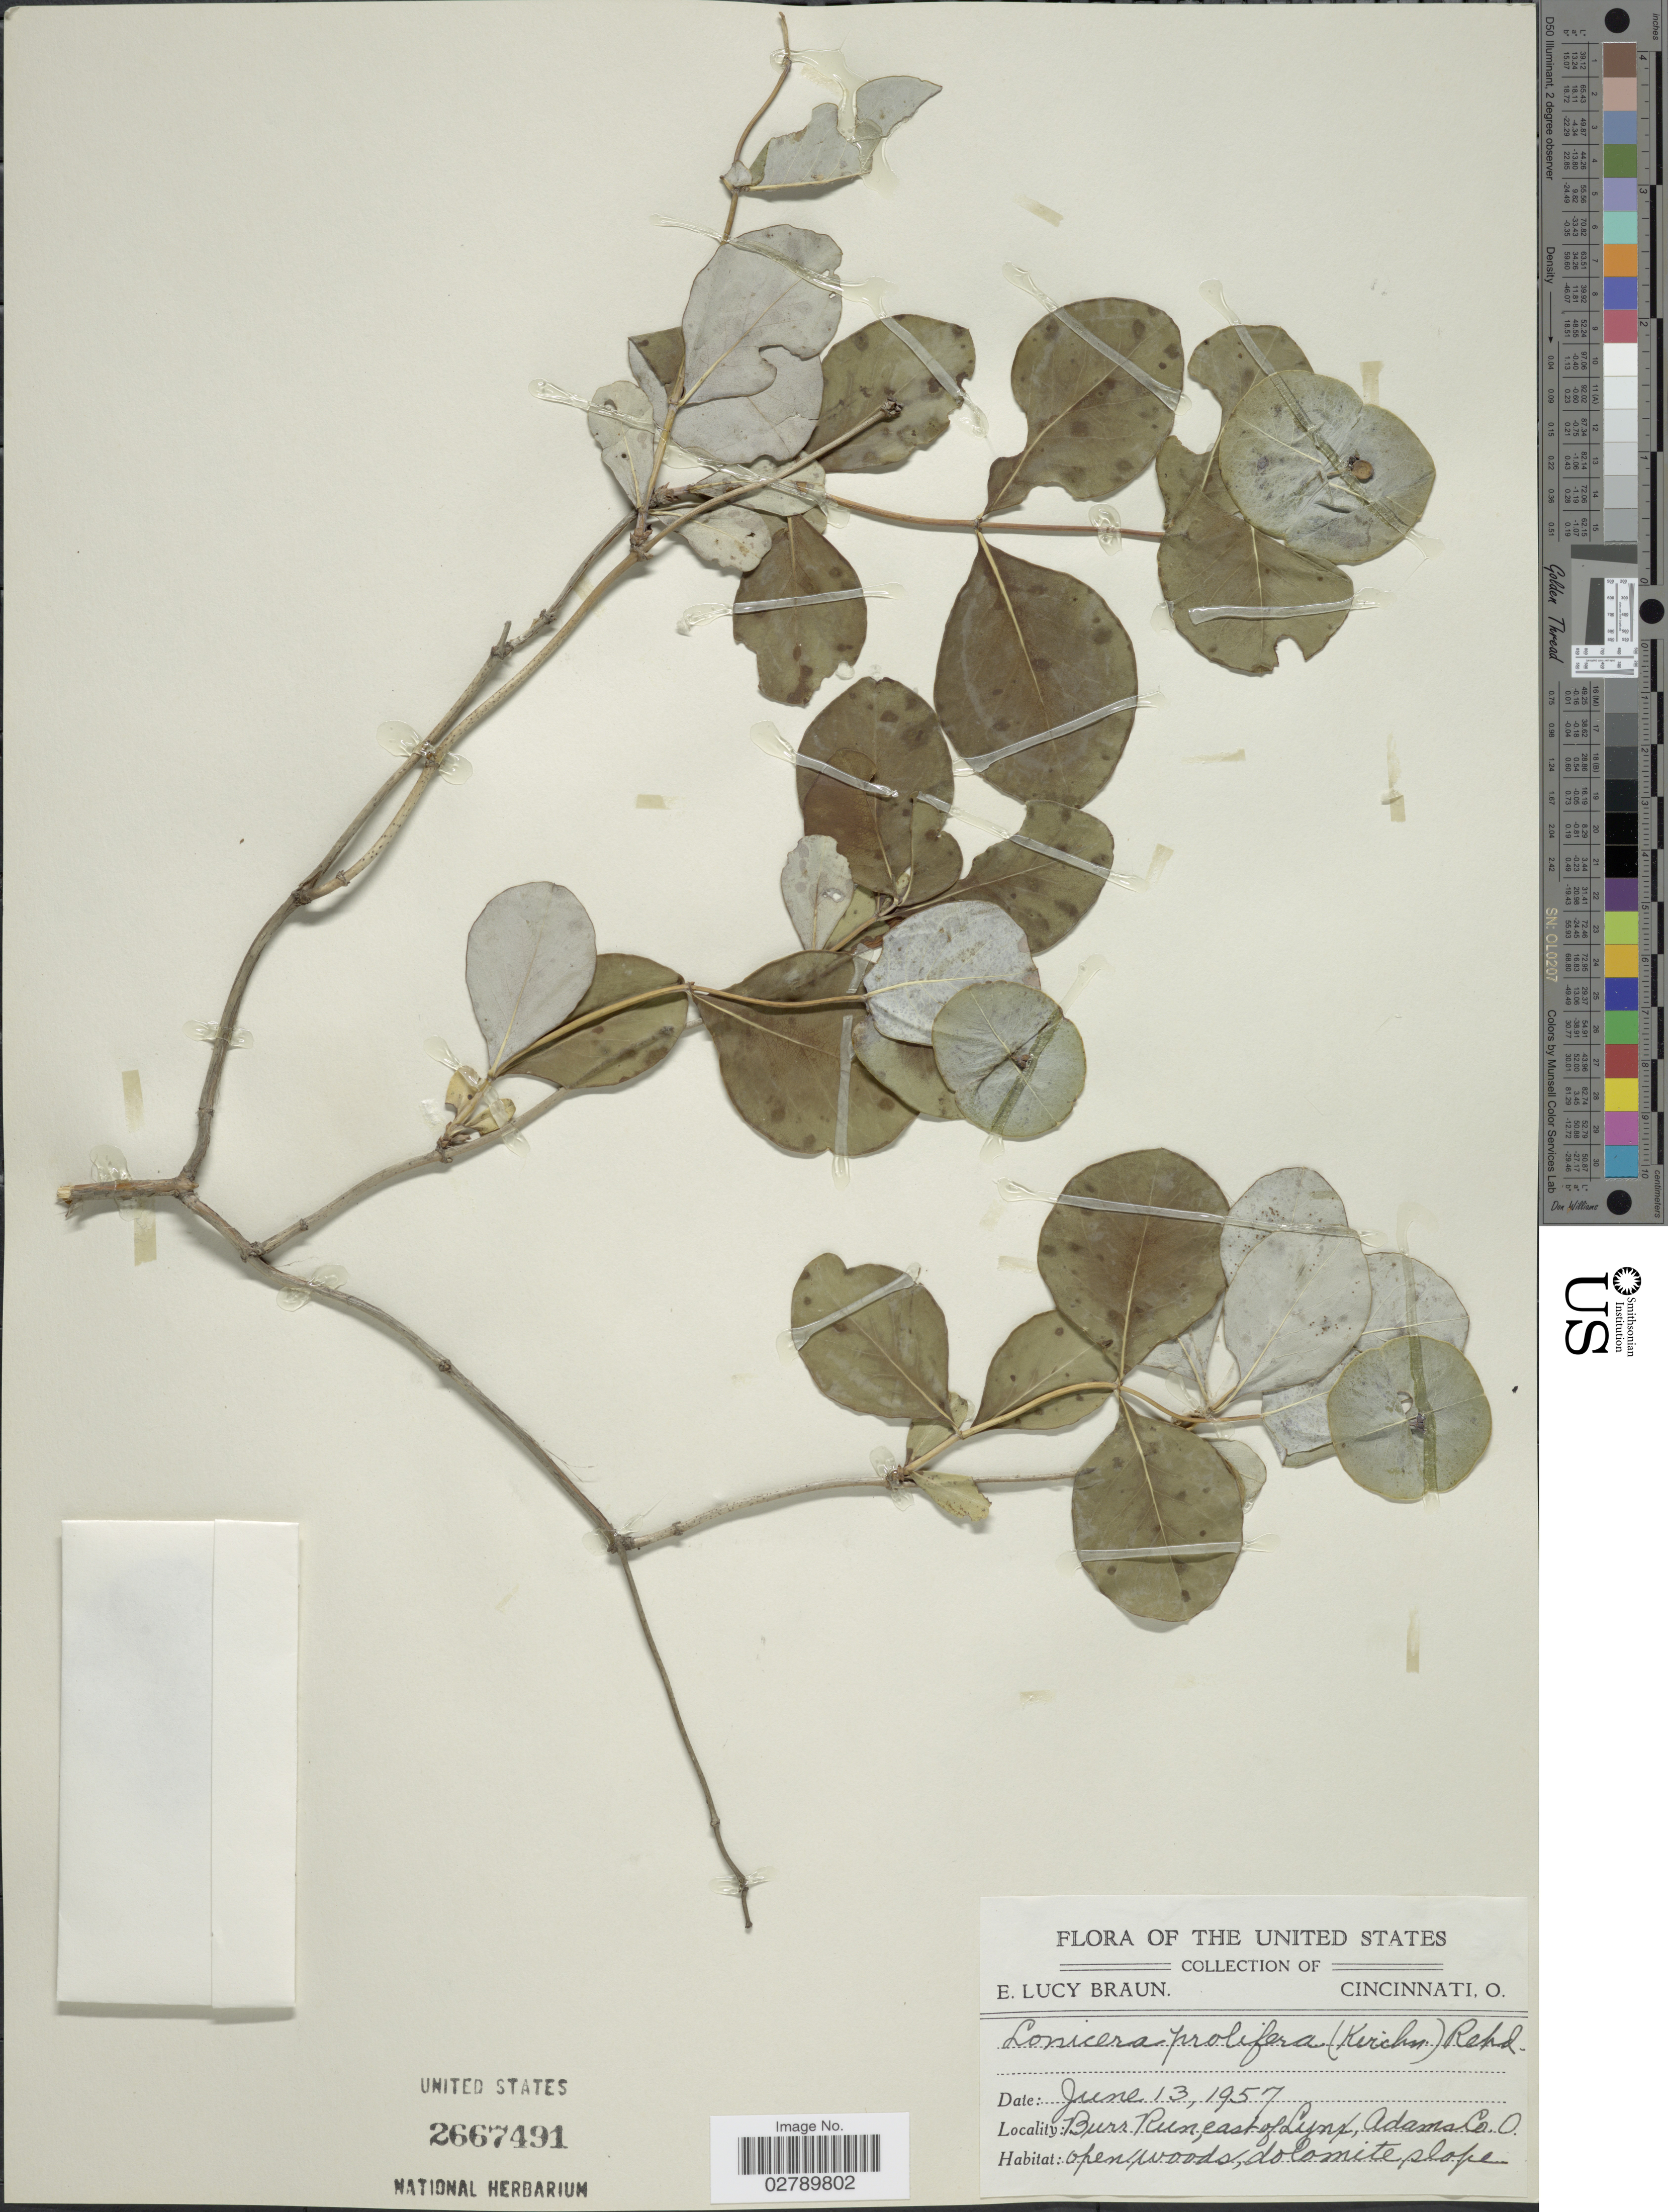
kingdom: Plantae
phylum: Tracheophyta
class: Magnoliopsida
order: Dipsacales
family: Caprifoliaceae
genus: Lonicera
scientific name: Lonicera prolifera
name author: (O. Kirchner) Booth ex Rehder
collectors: E. L. Braun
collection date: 1957-06-13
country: United States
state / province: Ohio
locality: Burr Run, east of Lynx, Adams Co.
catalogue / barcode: US 2667491